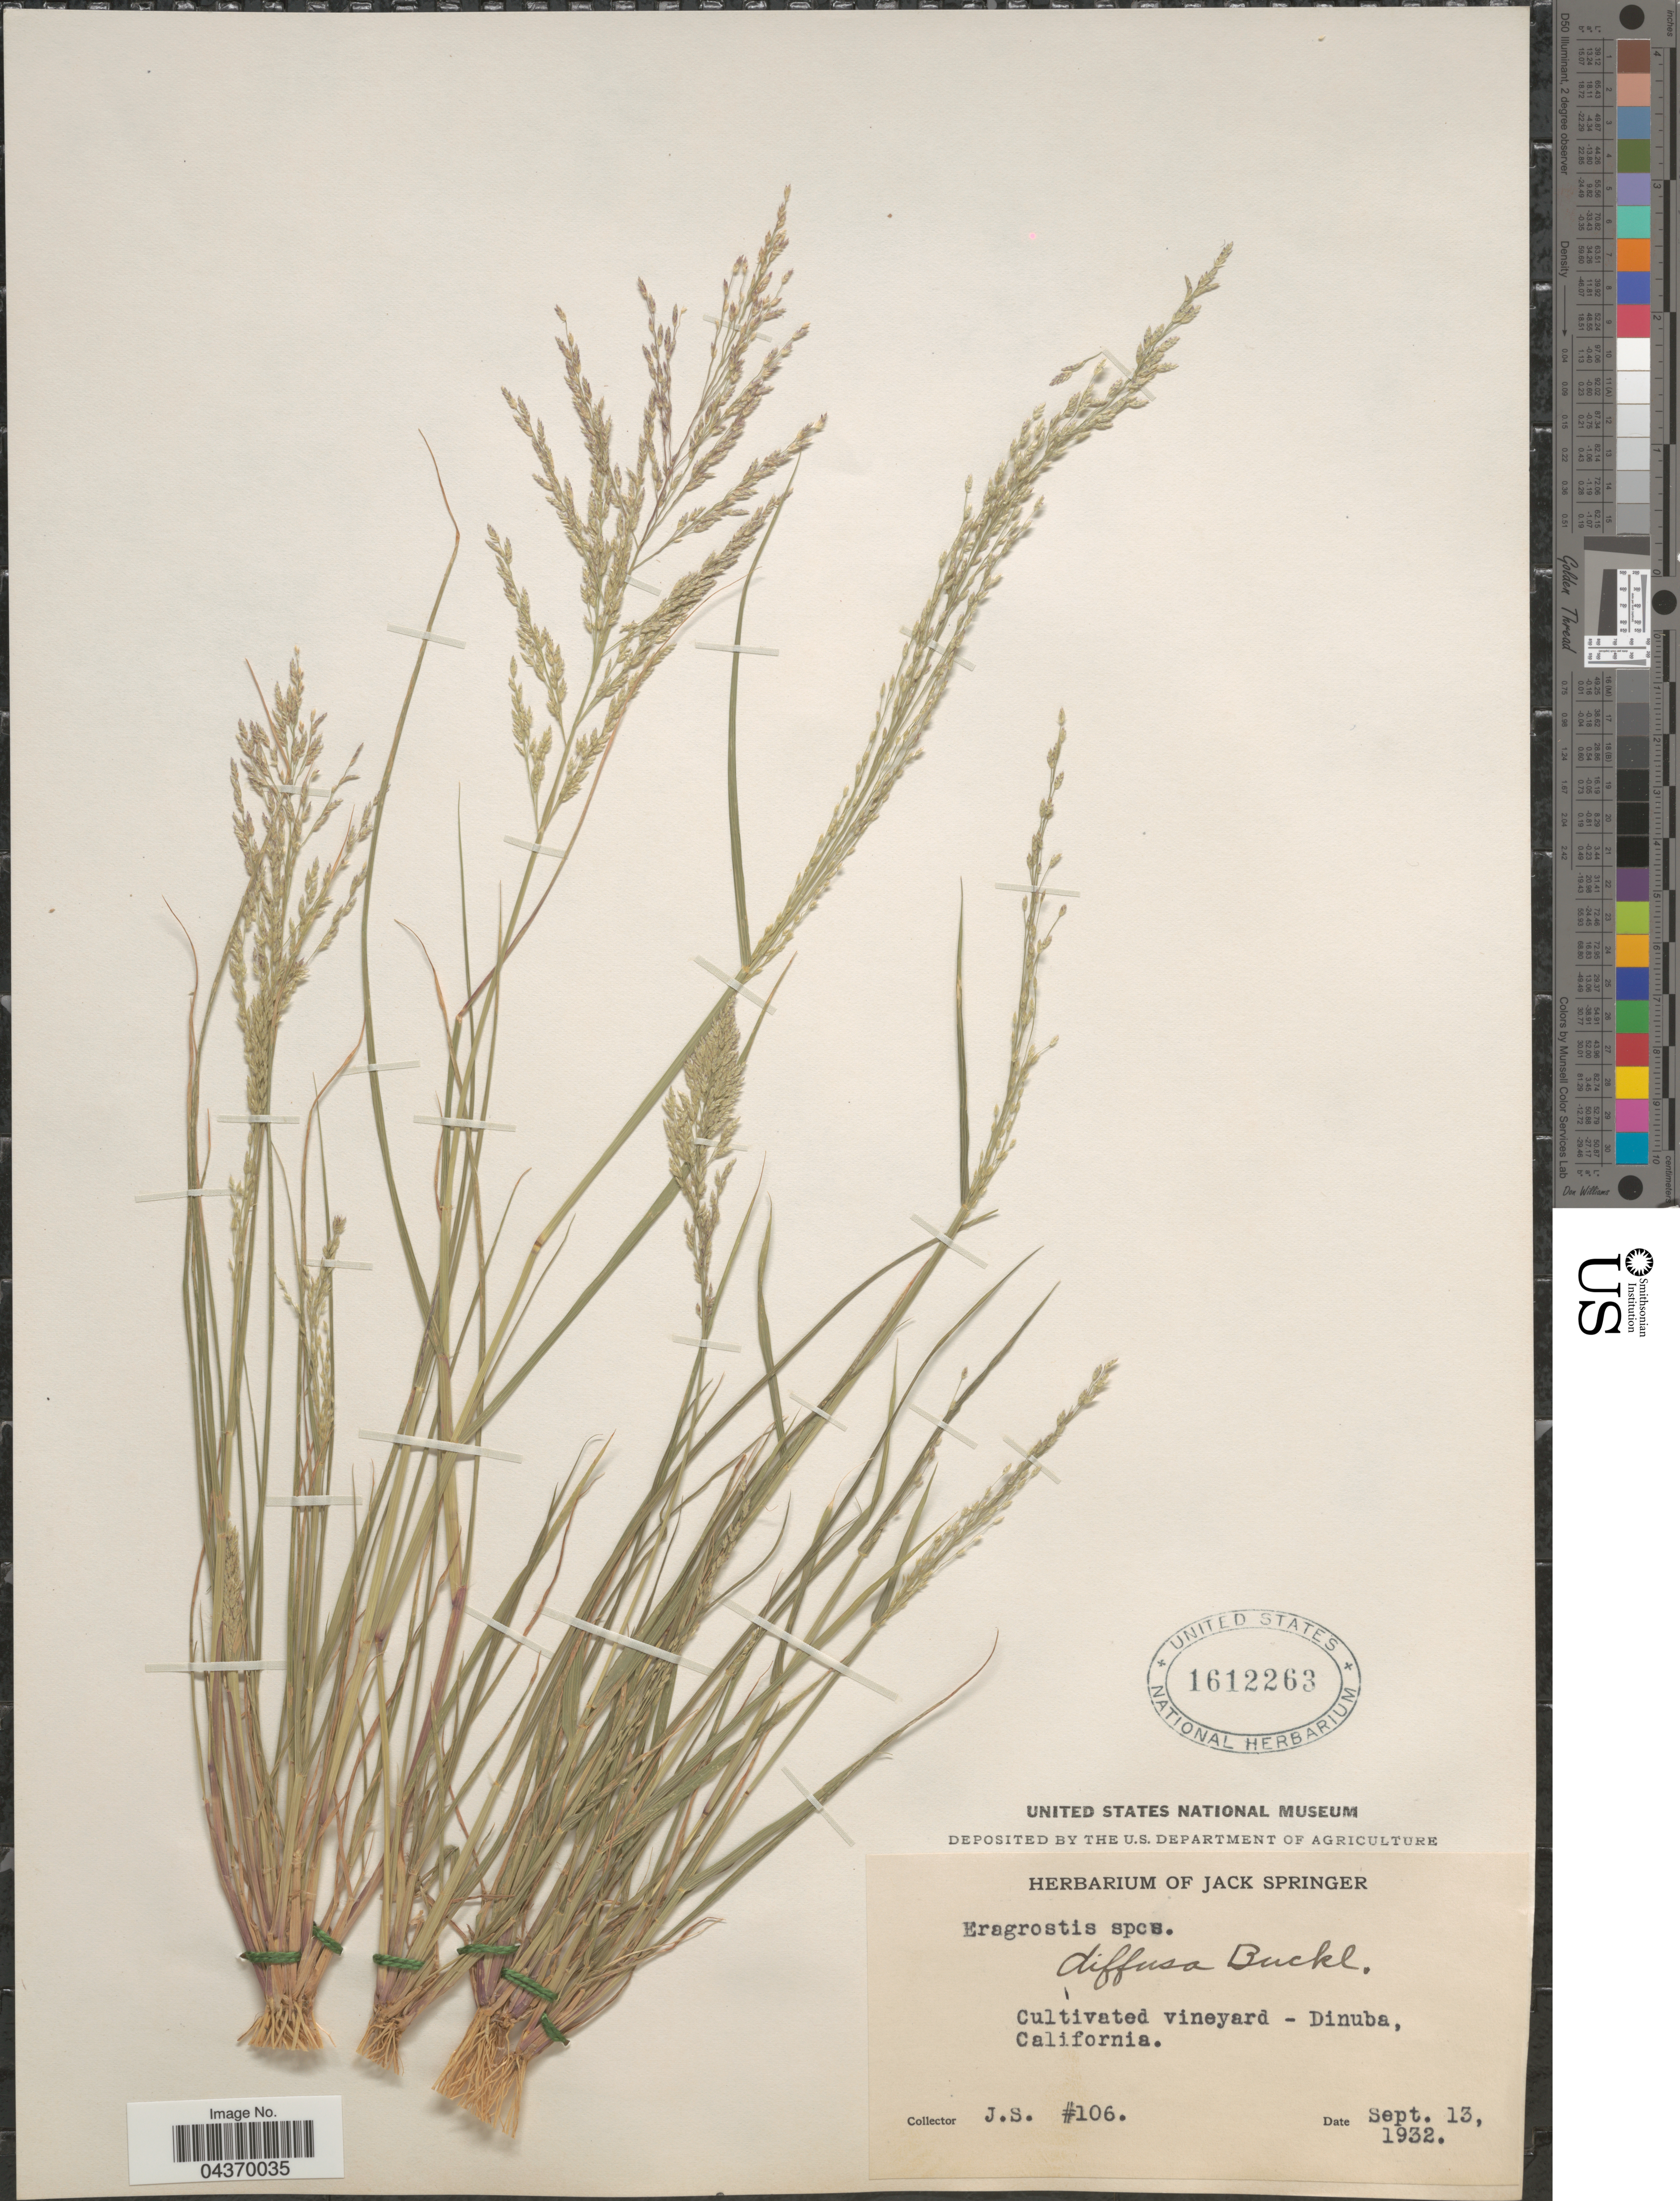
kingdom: Plantae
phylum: Tracheophyta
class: Liliopsida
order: Poales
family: Poaceae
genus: Eragrostis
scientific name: Eragrostis pectinacea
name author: (Michx.) Nees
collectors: J. Springer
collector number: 106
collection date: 1932-09-13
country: United States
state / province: California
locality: Cultivated vineyard - Dinuba.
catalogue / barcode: US 1612263